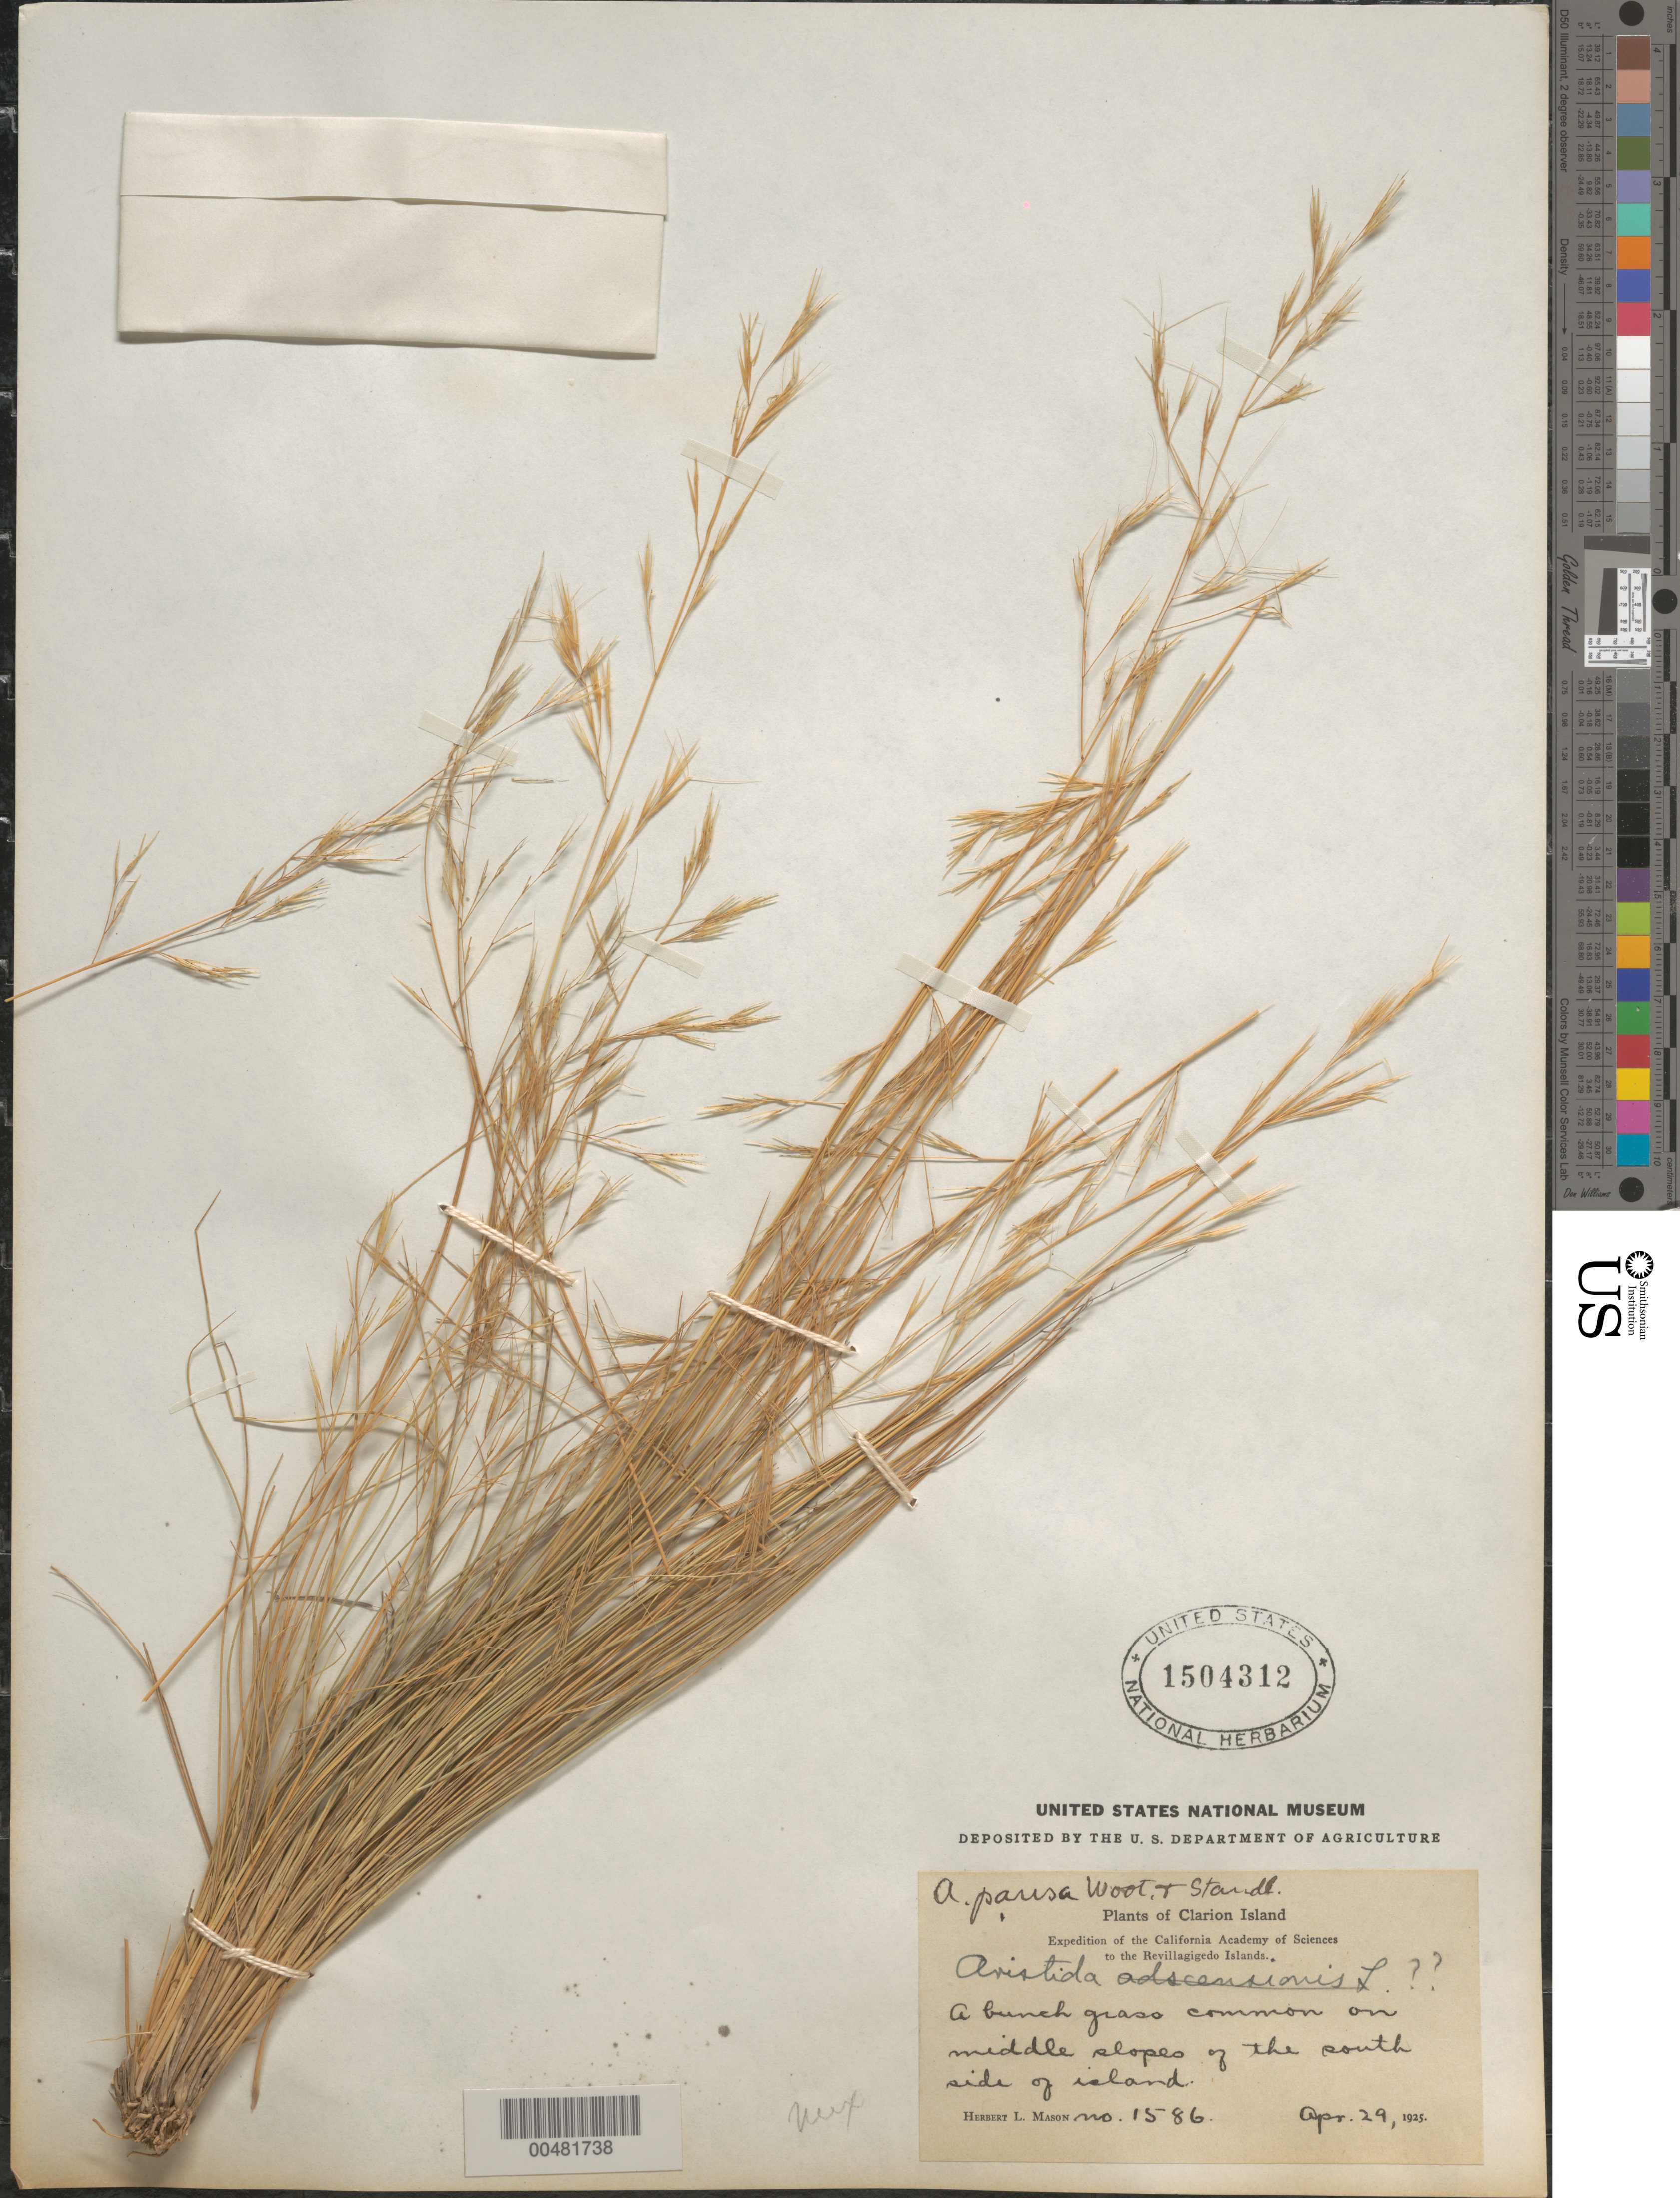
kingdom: Plantae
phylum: Tracheophyta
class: Liliopsida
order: Poales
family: Poaceae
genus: Aristida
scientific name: Aristida pansa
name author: Wooton & Standl.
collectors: H. L. Mason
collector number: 1586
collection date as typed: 29 Apr 1925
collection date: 1925-04-29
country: Mexico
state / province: Colima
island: Clarion Island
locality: Middle slopes of the S side of the island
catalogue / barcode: US 1504312